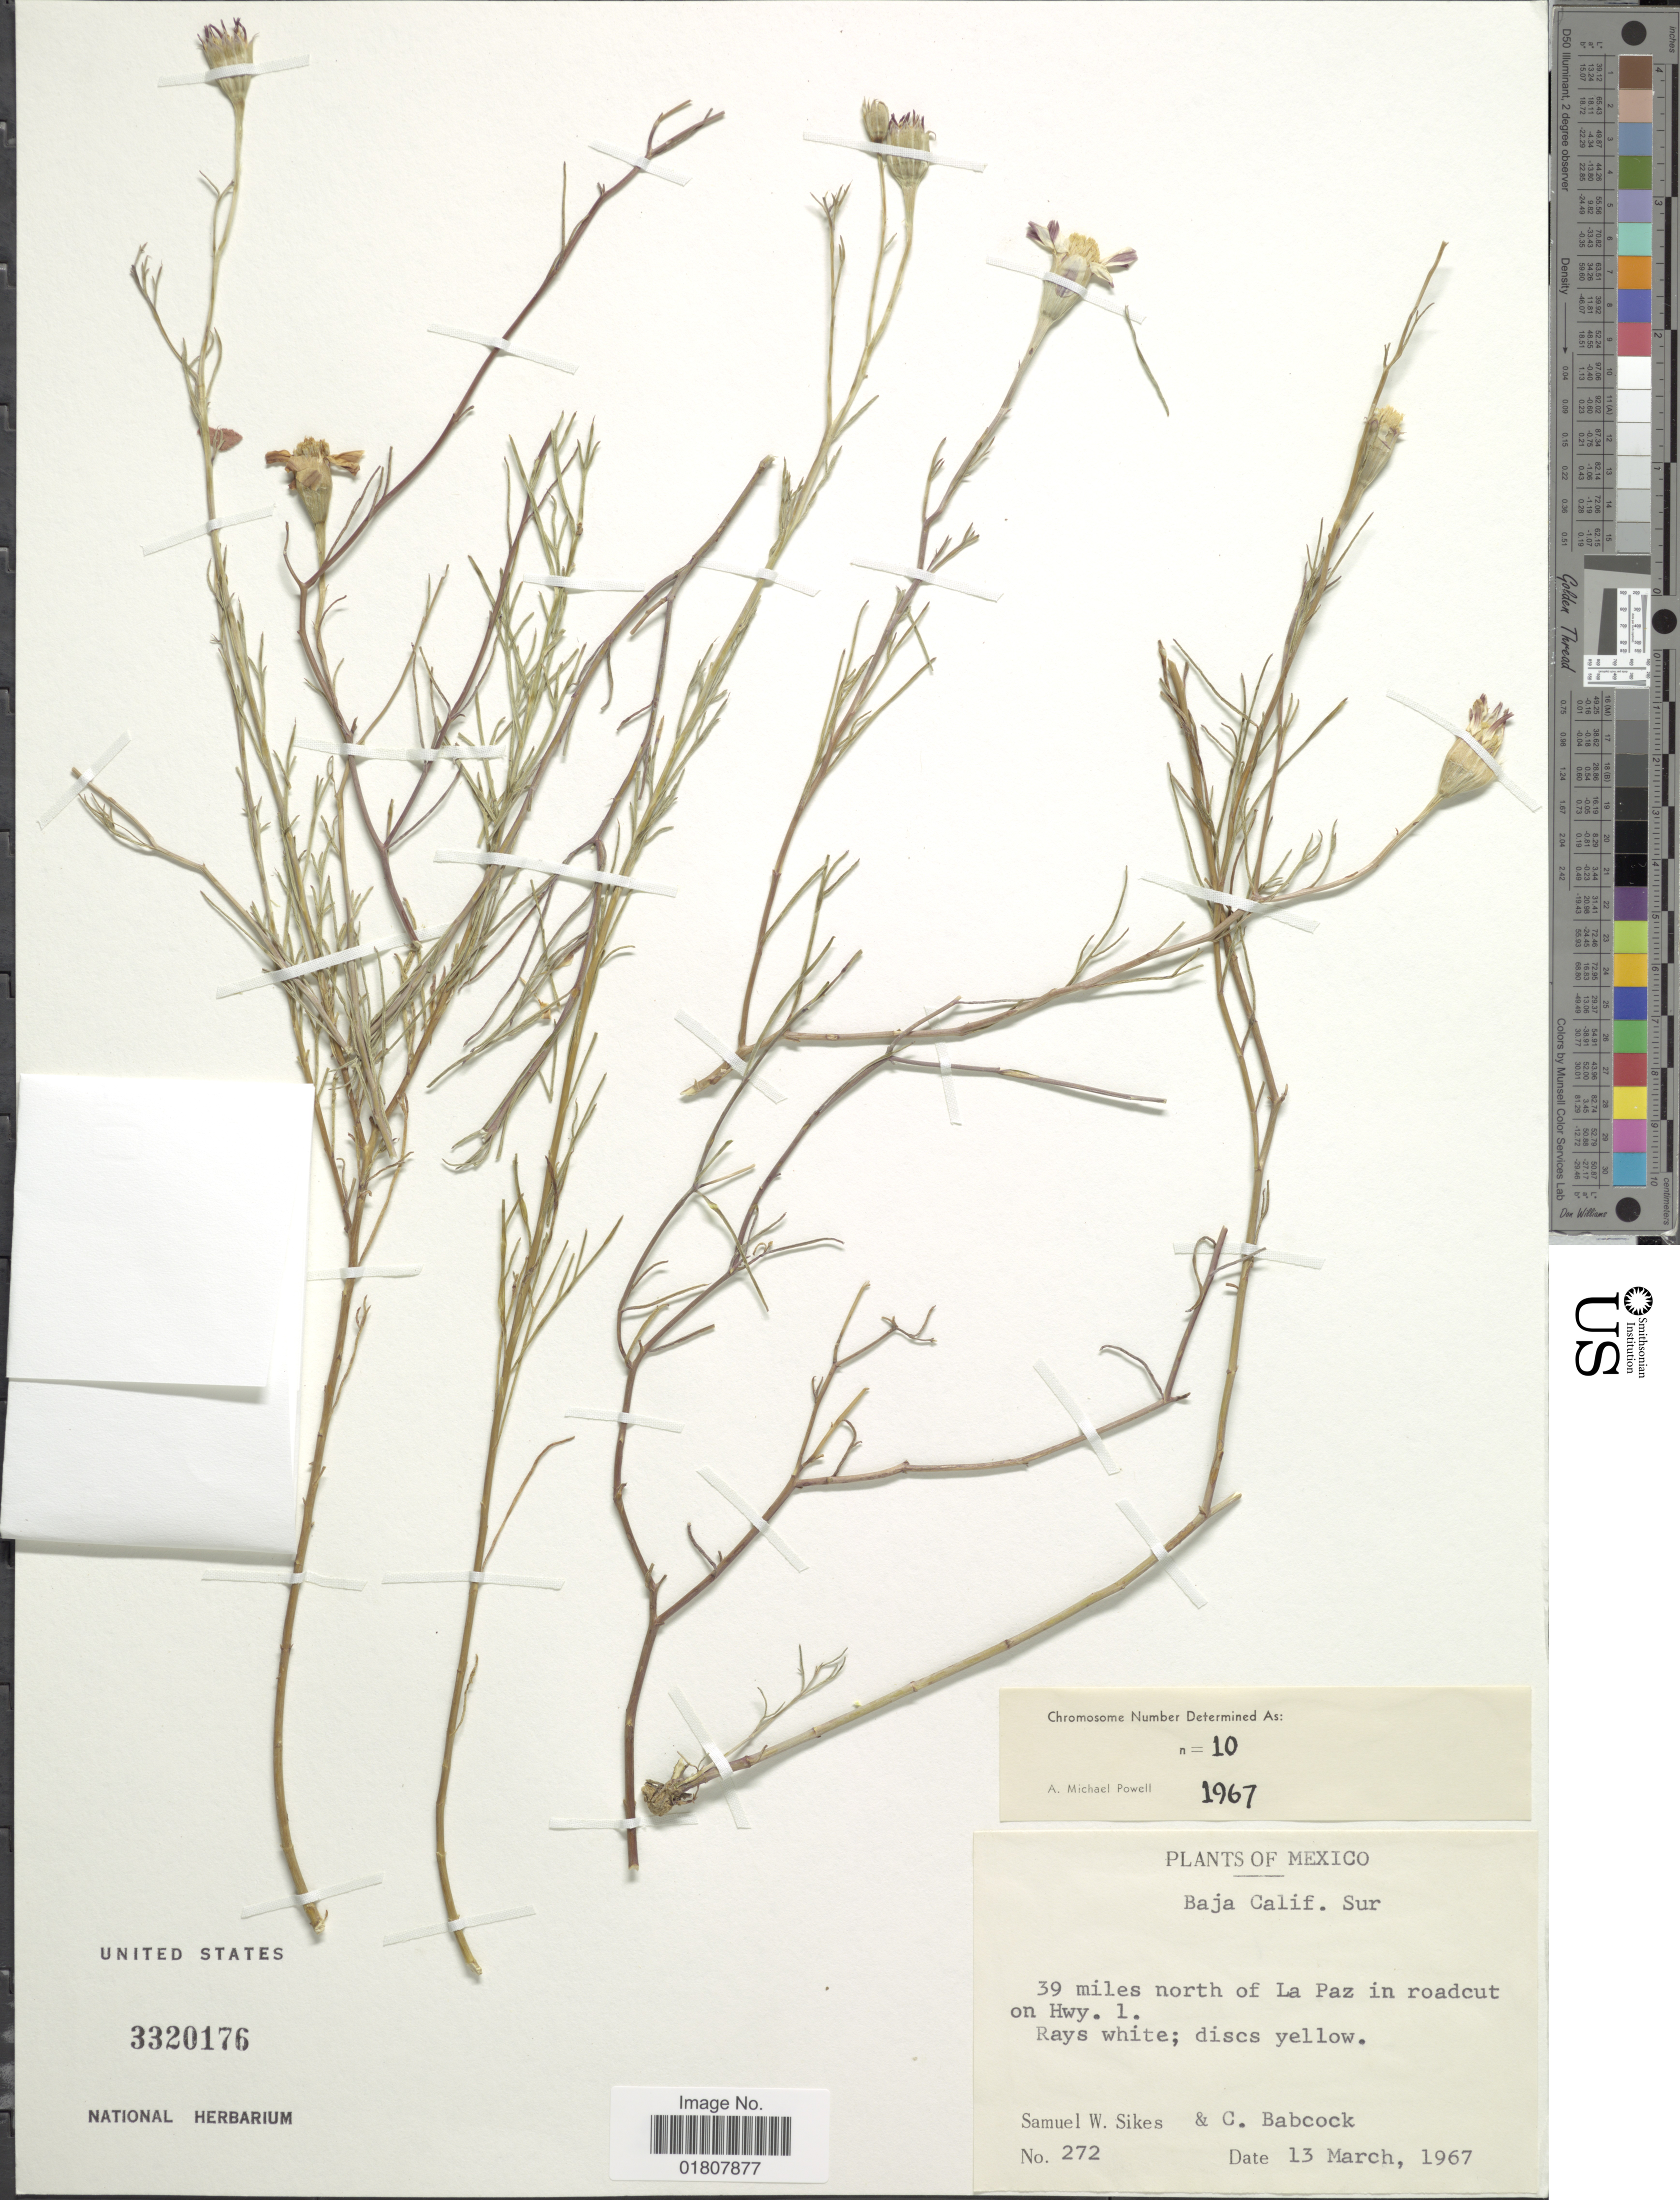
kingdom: Plantae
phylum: Tracheophyta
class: Magnoliopsida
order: Asterales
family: Asteraceae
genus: Nicolletia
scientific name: Nicolletia trifida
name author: Rydb.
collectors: S. Sikes & C. Babcock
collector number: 272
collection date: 1967-03-13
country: Mexico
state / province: Baja California Sur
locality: Baja Calif. Sur, 39 miles north of La Paz in roadcut on Hwy 1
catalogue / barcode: US 3320176